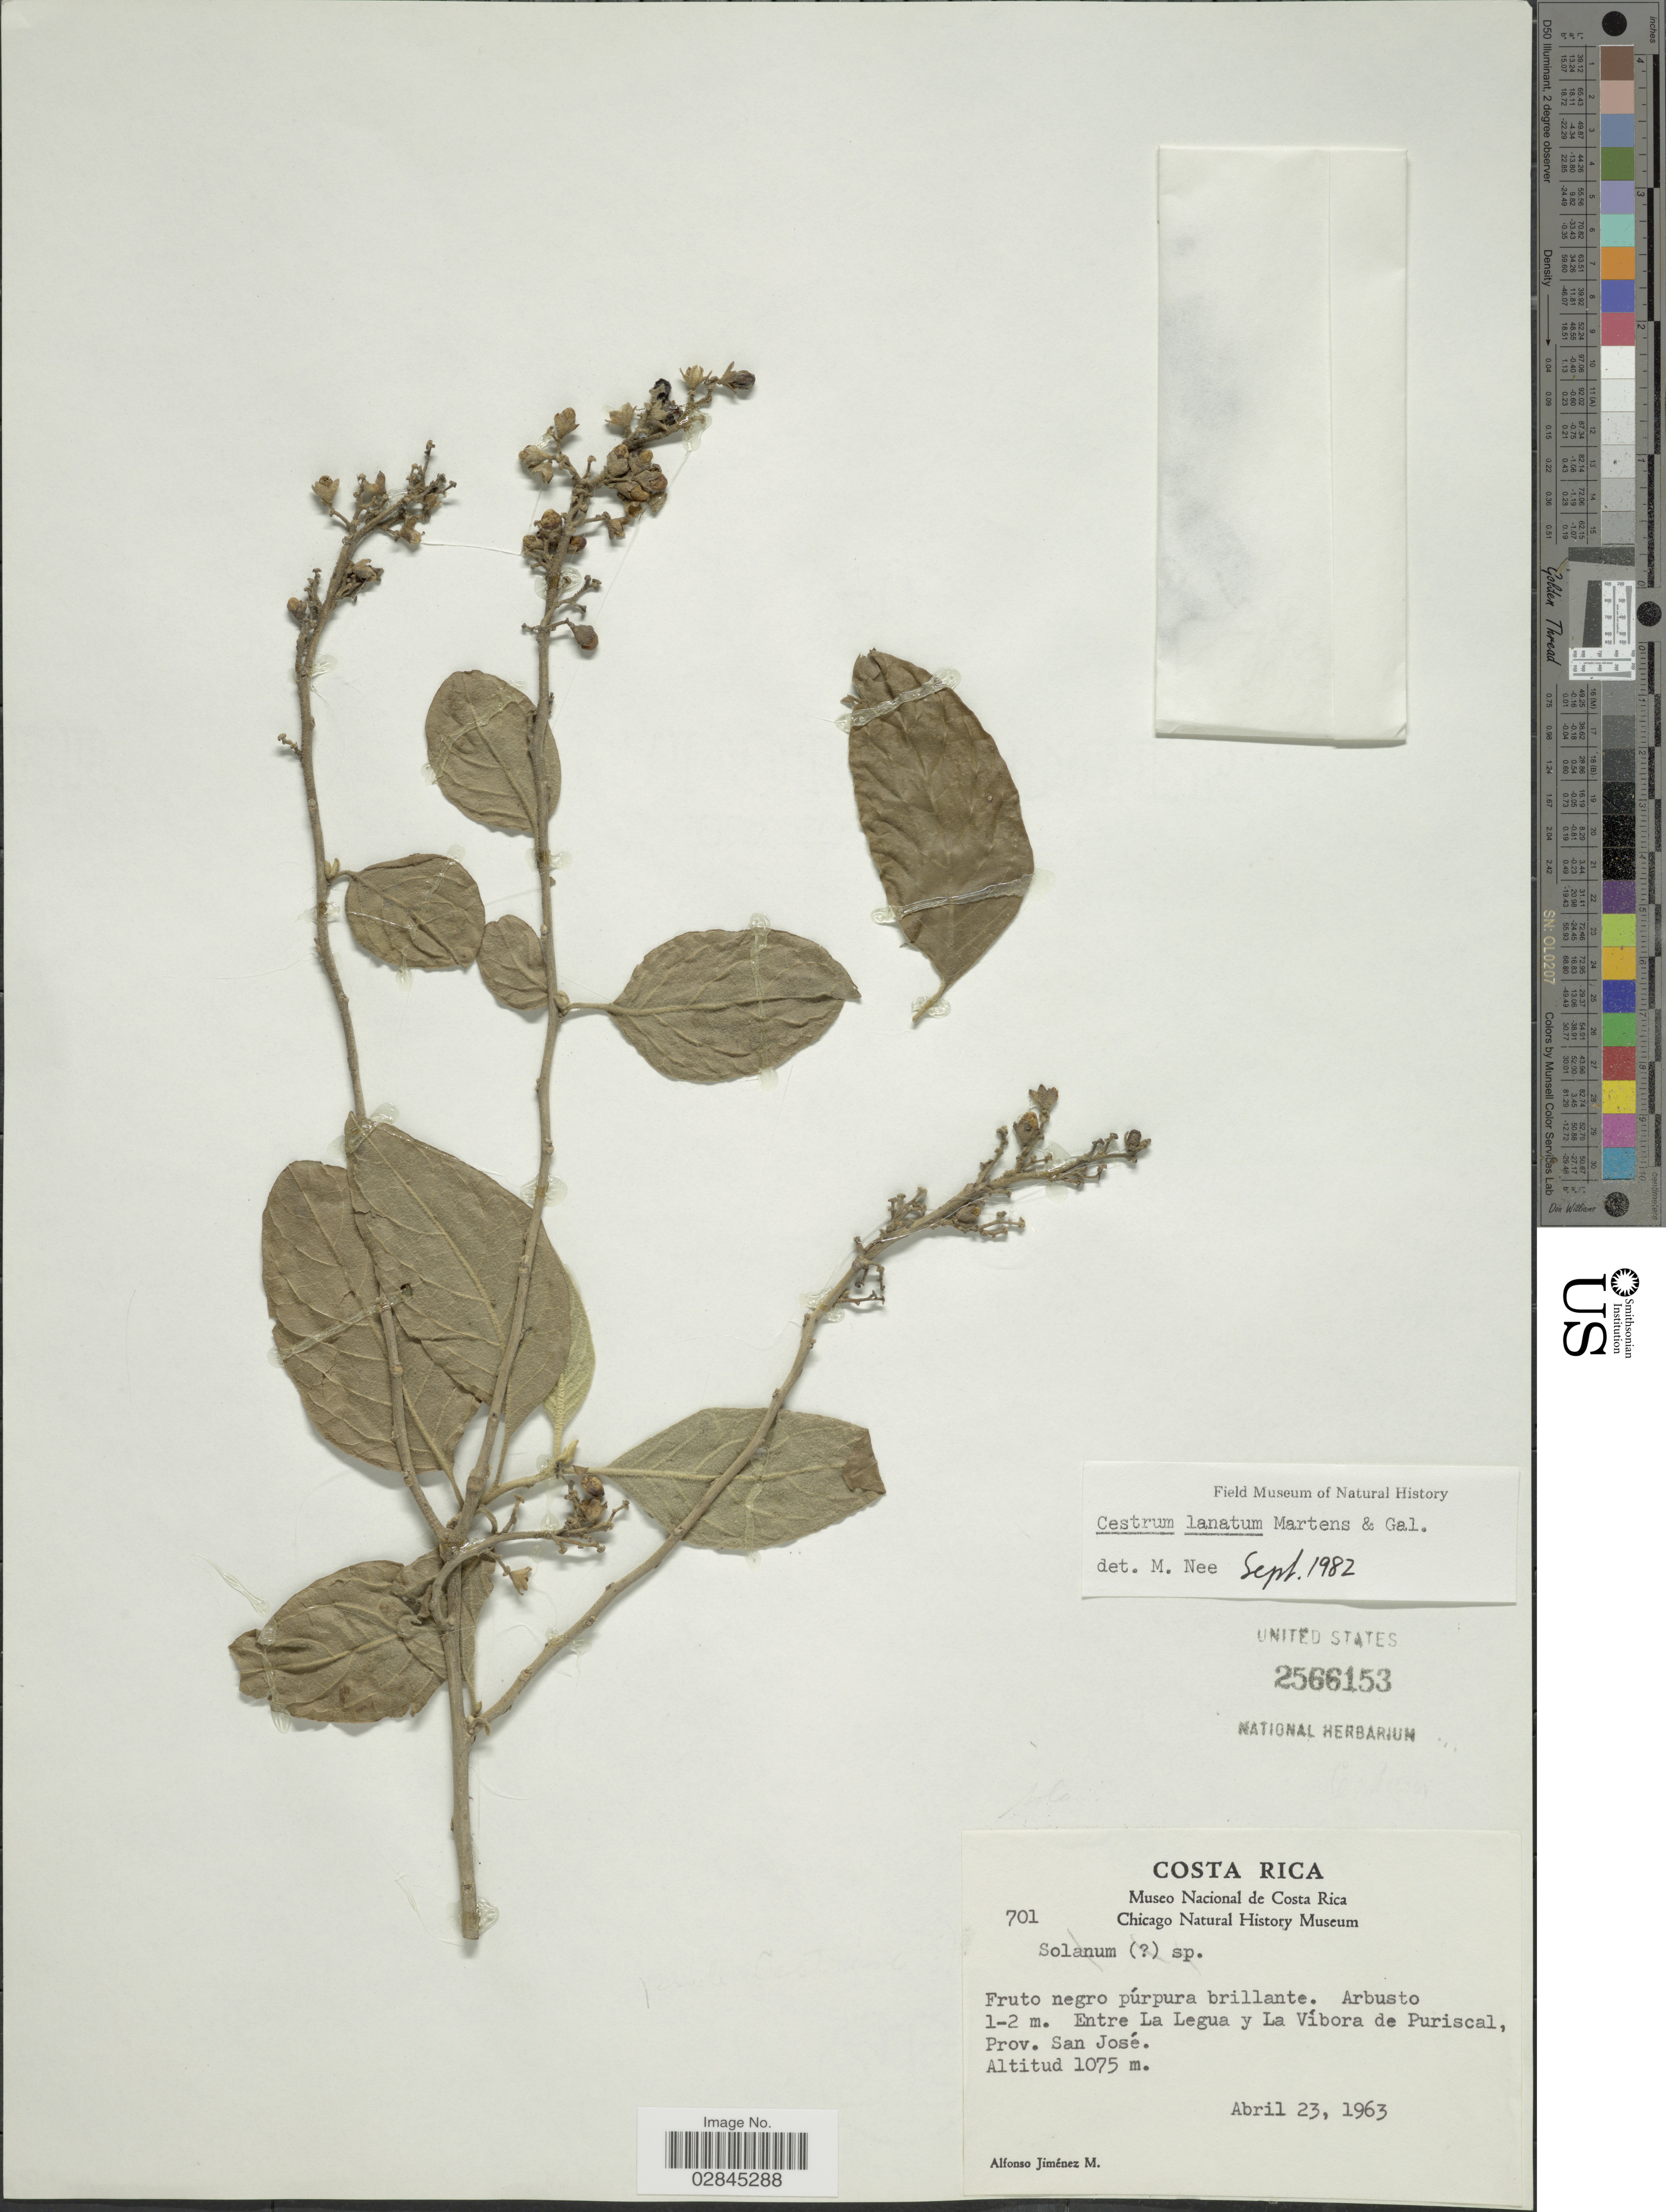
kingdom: Plantae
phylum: Tracheophyta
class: Magnoliopsida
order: Solanales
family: Solanaceae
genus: Cestrum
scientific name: Cestrum tomentosum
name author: L. f.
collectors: A. Jimenez M.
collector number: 701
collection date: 1963-04-23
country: Costa Rica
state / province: San José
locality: Entre La Legua y la Víbora de Puriscal.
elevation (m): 1075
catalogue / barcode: US 2566153